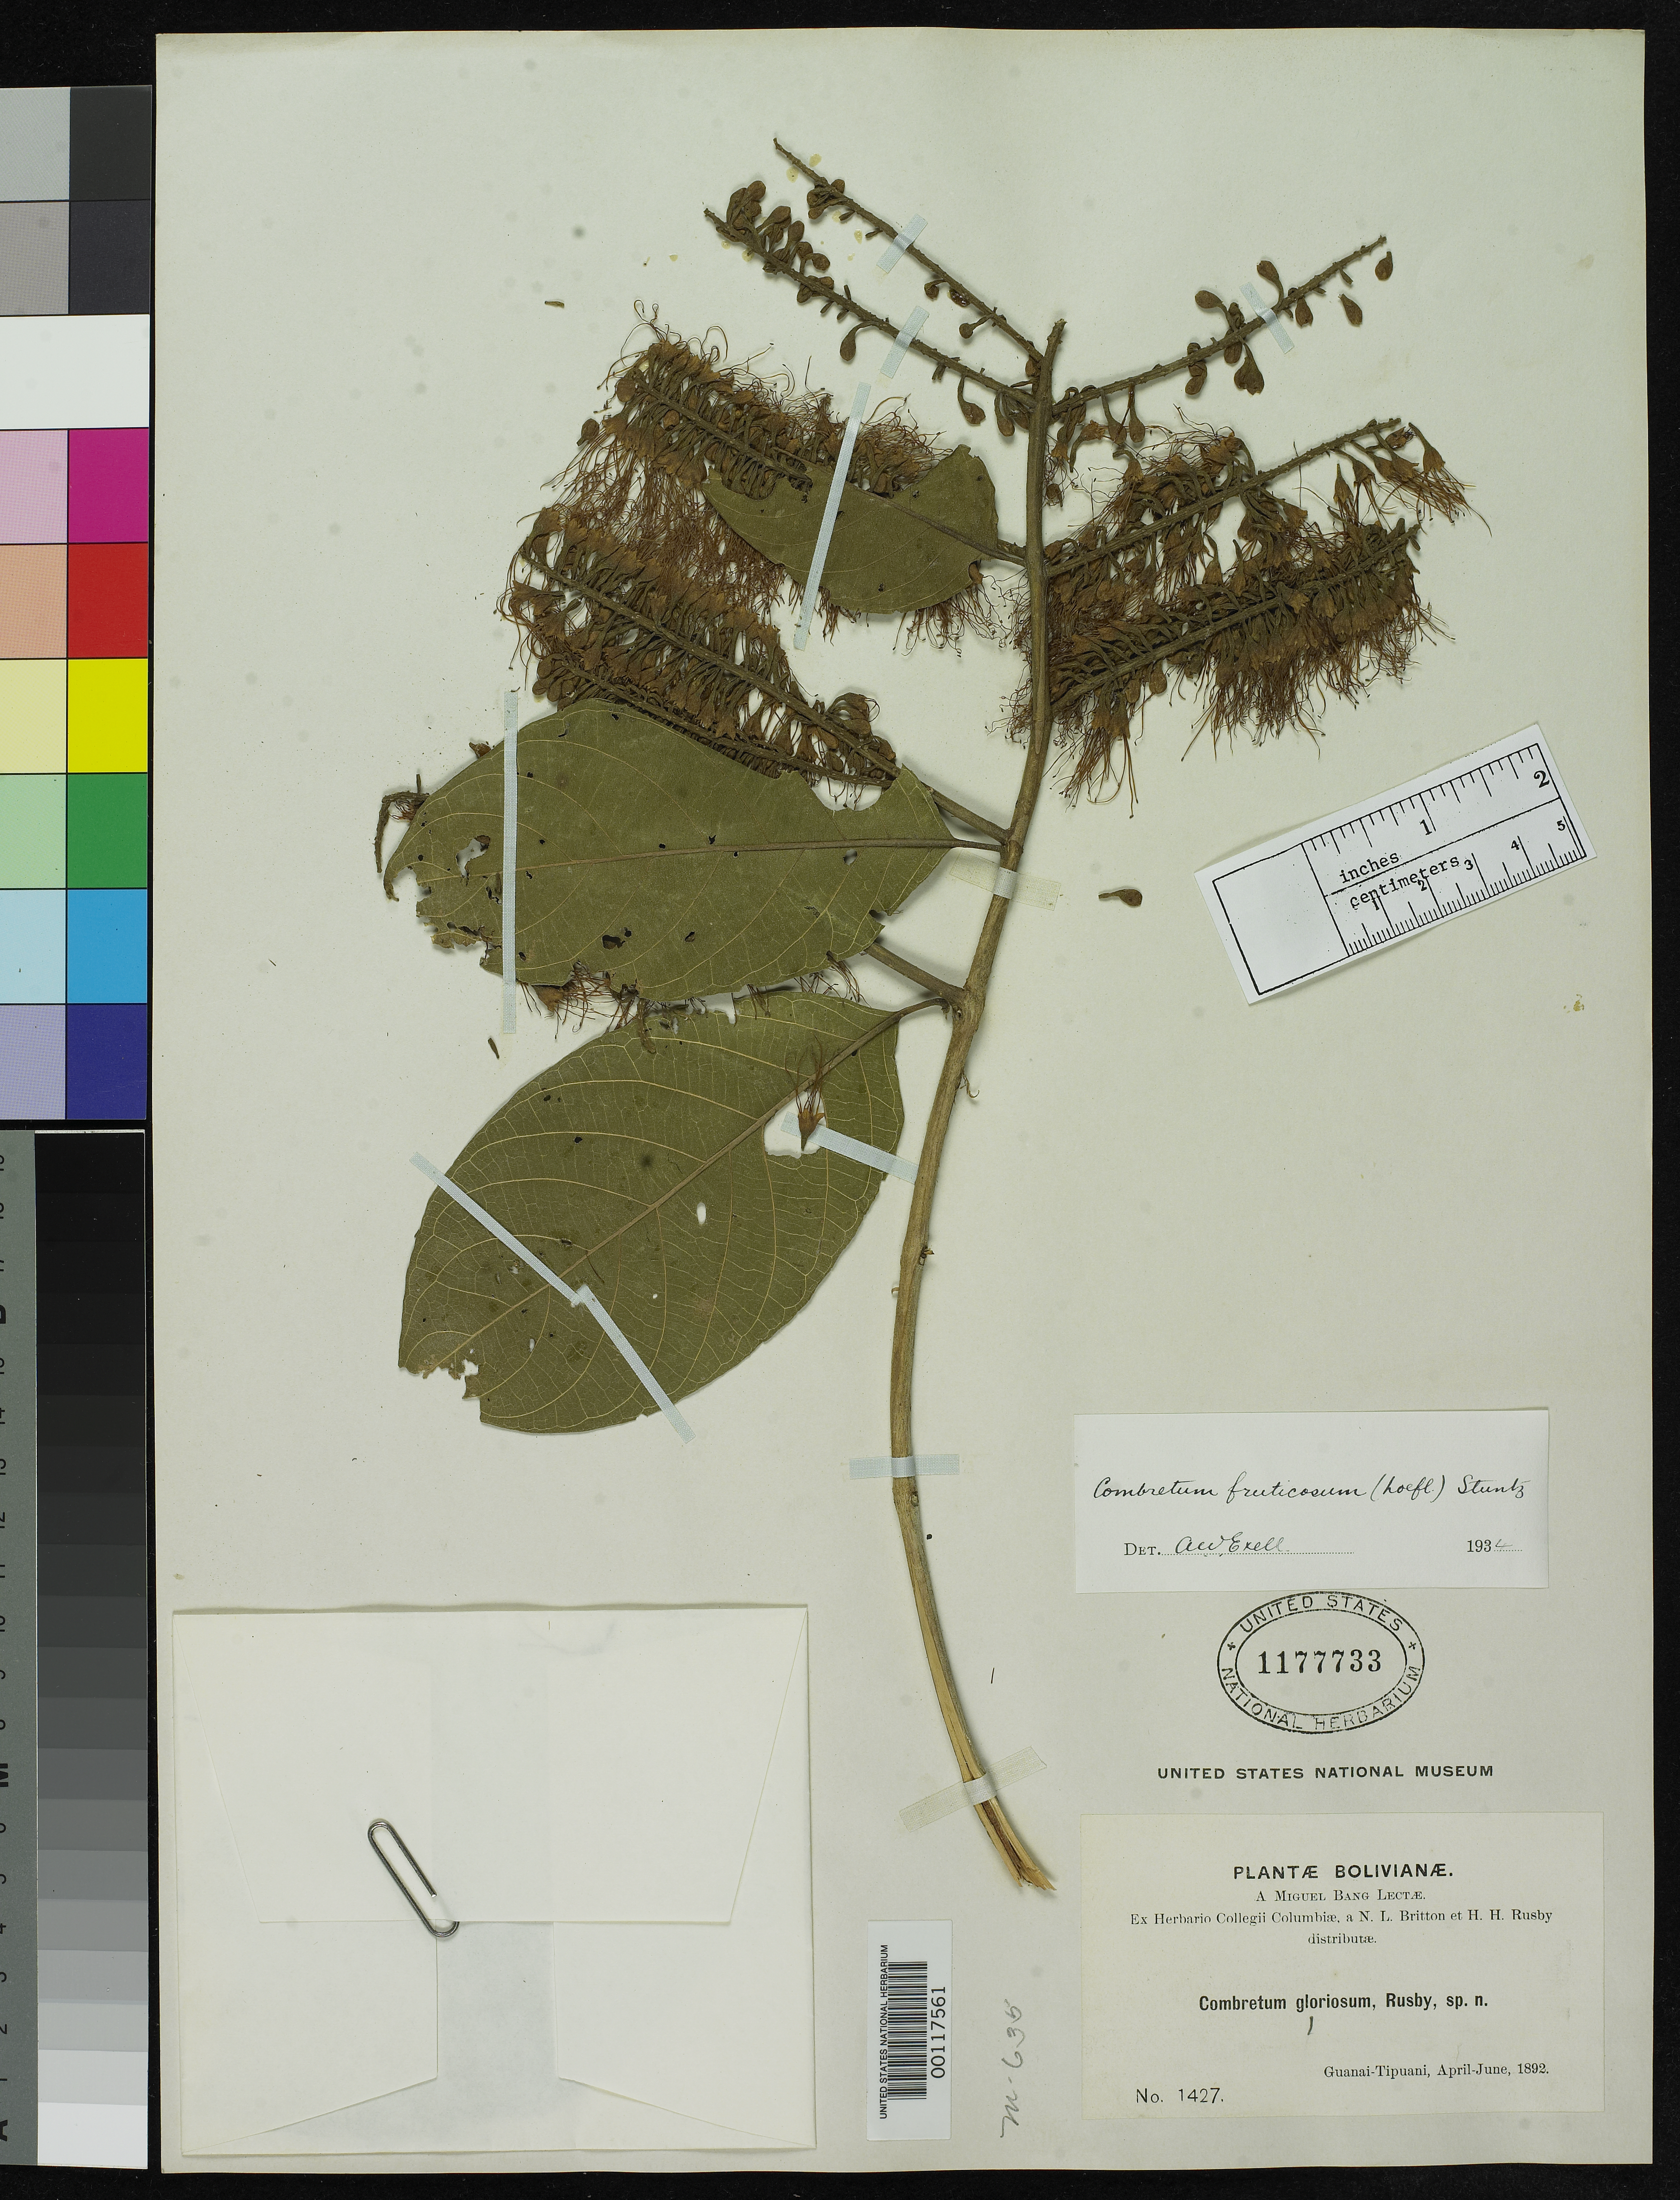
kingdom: Plantae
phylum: Tracheophyta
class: Magnoliopsida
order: Myrtales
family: Combretaceae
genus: Combretum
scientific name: Combretum gloriosum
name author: Rusby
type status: Isotype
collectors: M. Bang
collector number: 1427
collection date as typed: Apr 1892 to -- Jun 1892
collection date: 1892-04/1892-06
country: Bolivia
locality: Guanai, Tipuani.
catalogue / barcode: US 1177733